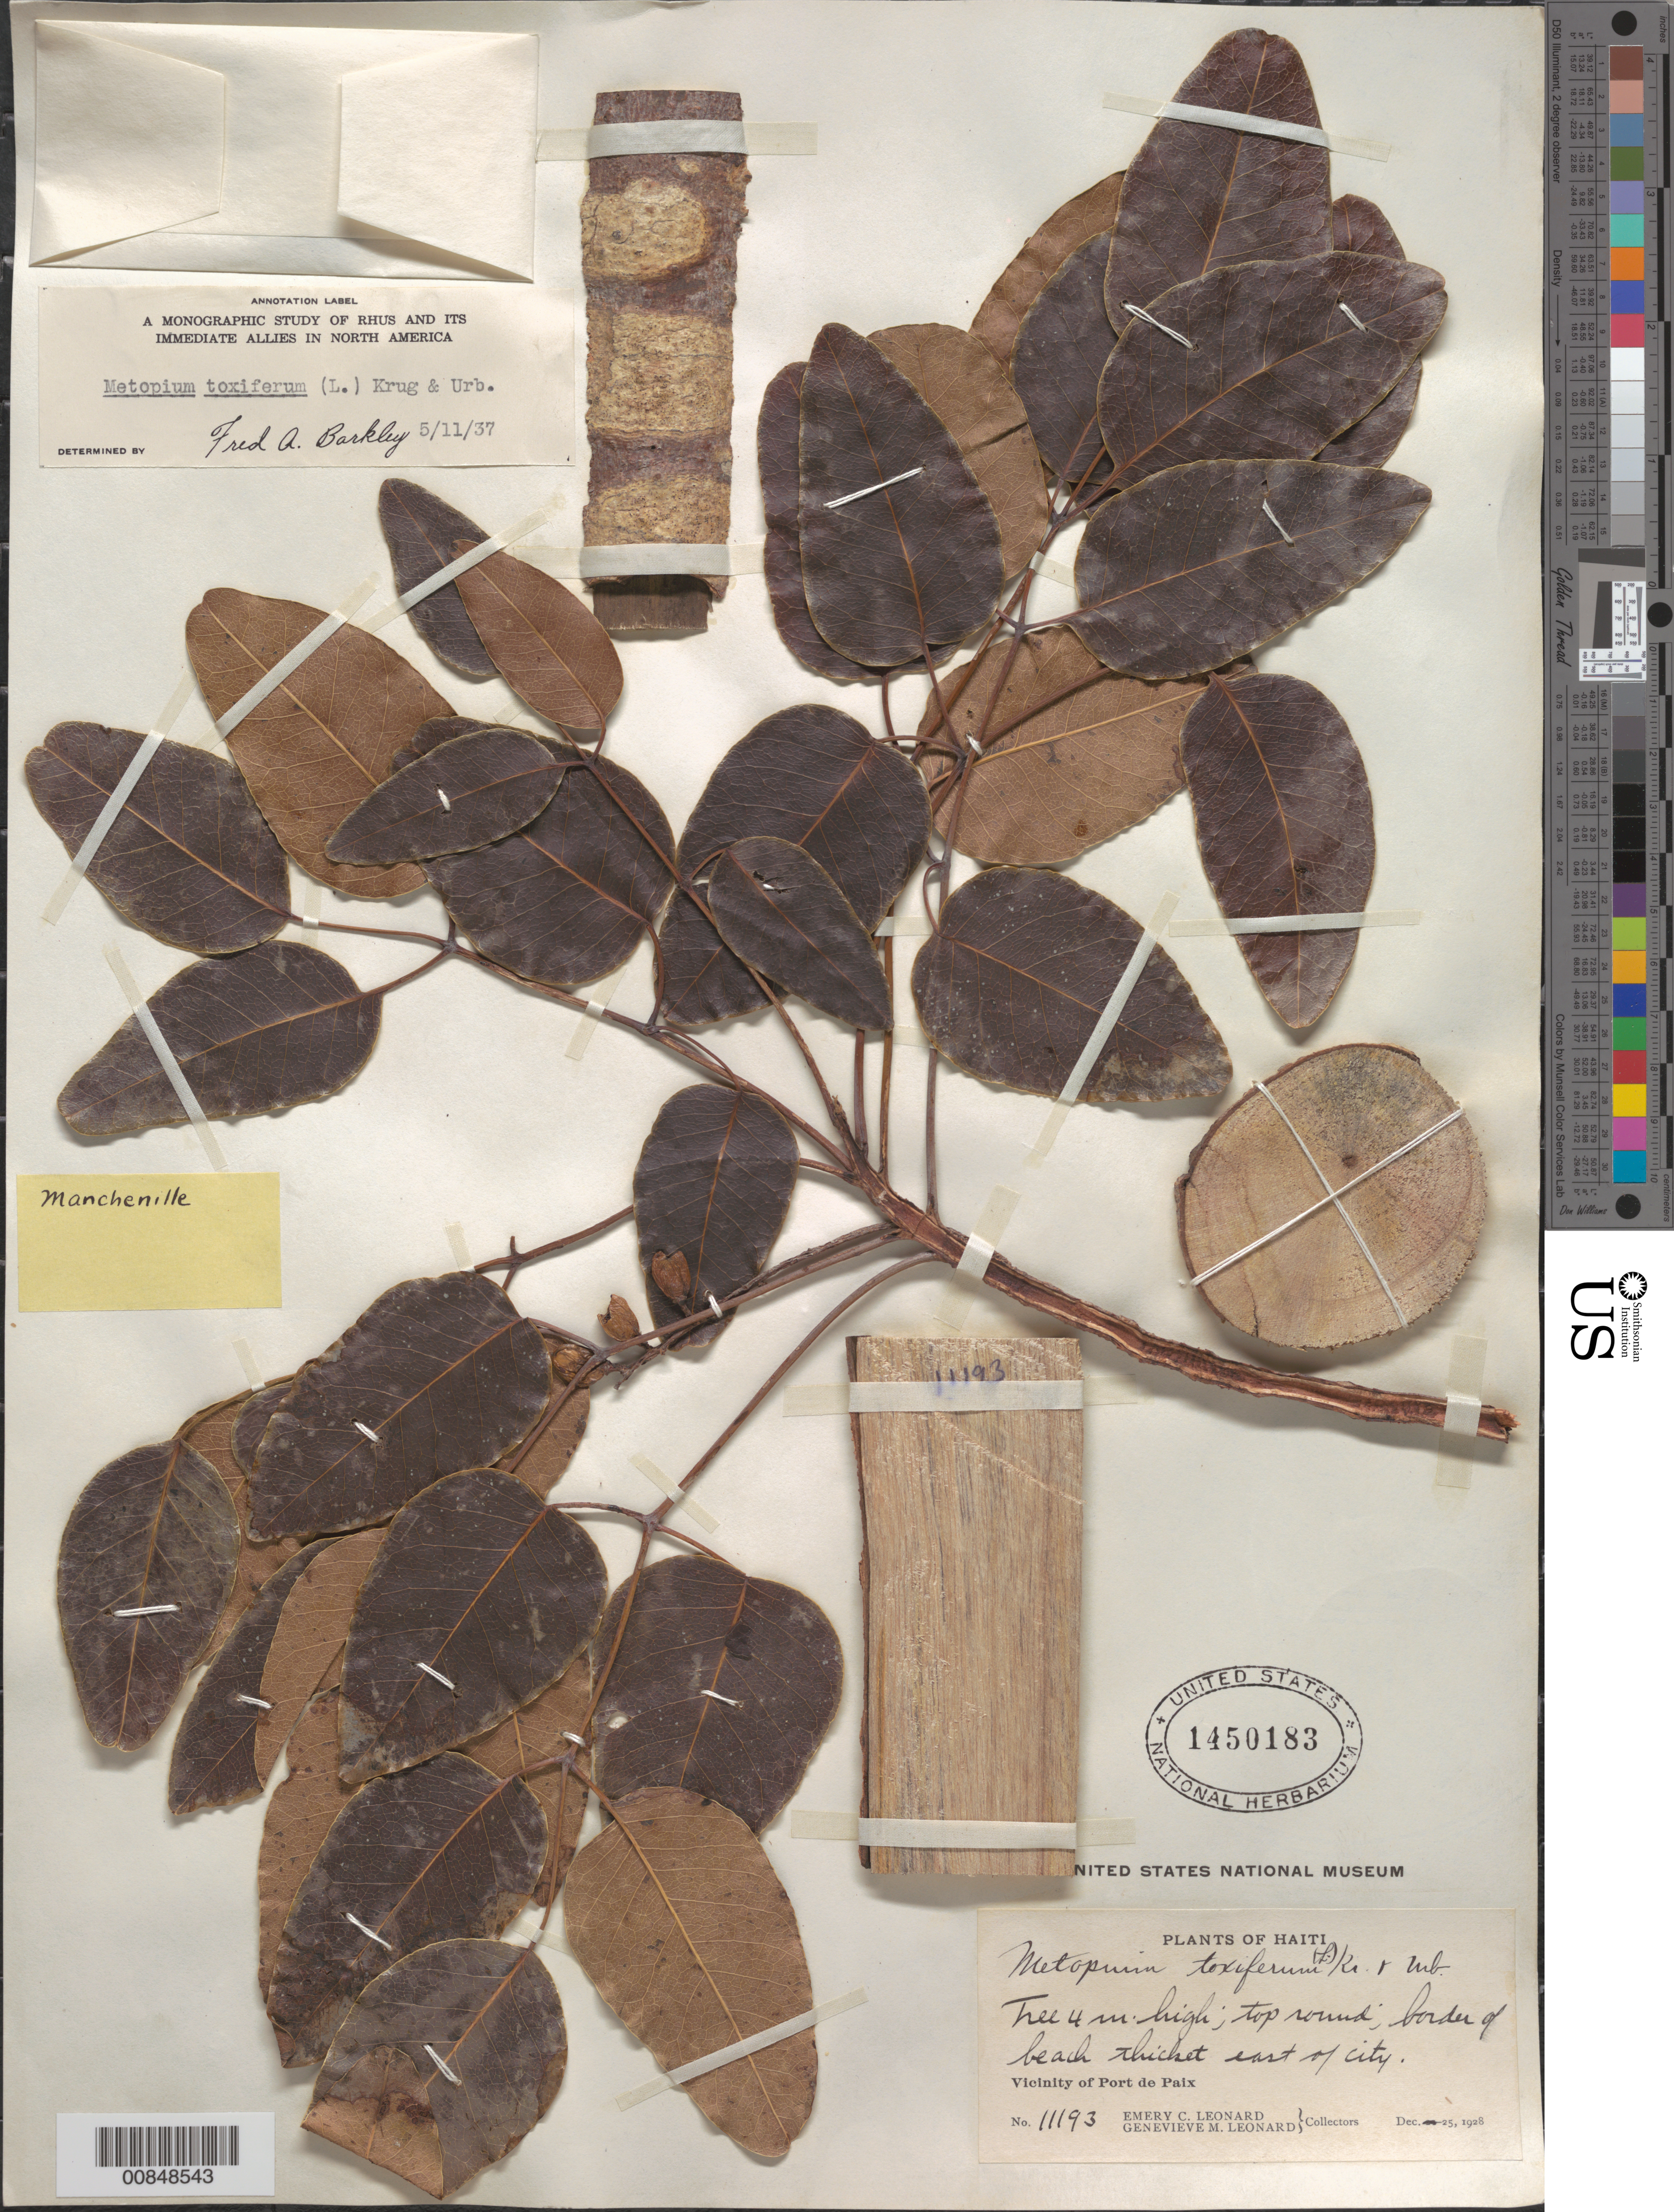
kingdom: Plantae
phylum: Tracheophyta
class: Magnoliopsida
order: Sapindales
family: Anacardiaceae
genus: Metopium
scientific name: Metopium toxiferum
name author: (L.) Krug & Urb.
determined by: Barkley, F. A.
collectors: E. C. Leonard & G. M. Leonard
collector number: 11193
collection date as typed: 25 Dec 1928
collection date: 1928-12-25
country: Haiti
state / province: Nord-Ouest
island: Hispaniola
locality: Vicinity of Port de Paix, E of city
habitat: Border of beach thicket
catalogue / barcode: US 1450183